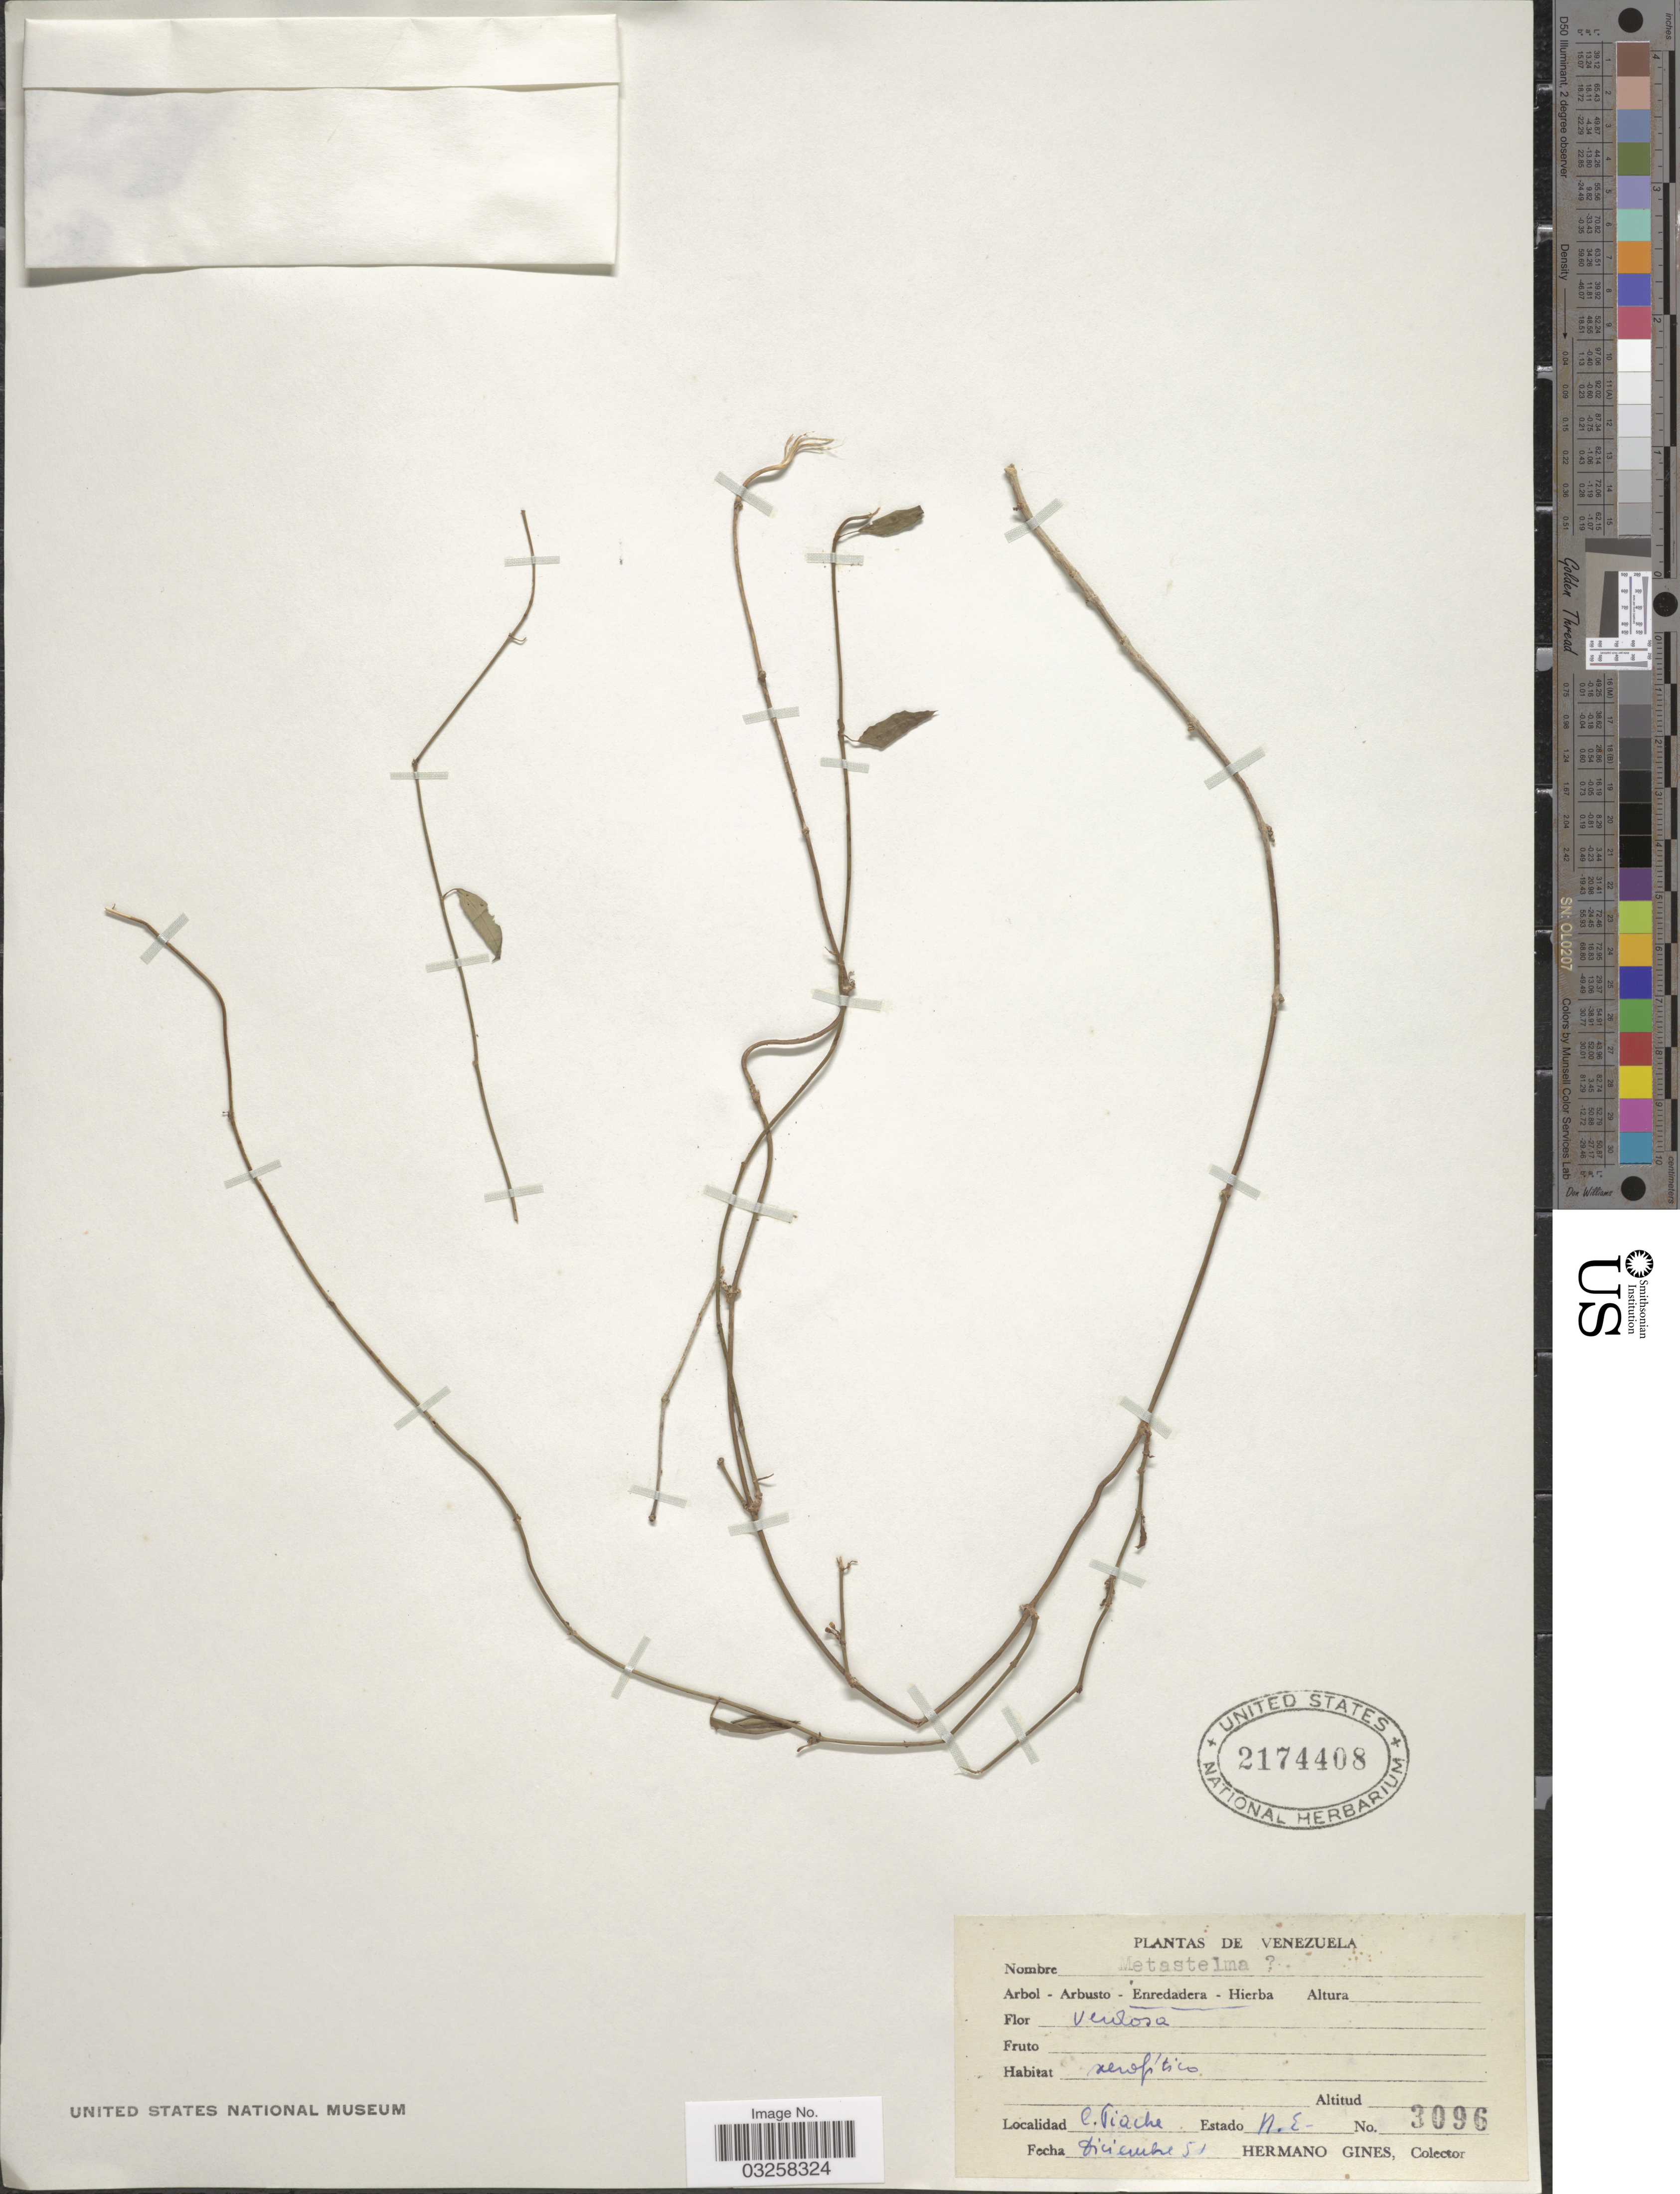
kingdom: Plantae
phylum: Tracheophyta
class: Magnoliopsida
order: Gentianales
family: Apocynaceae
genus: Metastelma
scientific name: Metastelma sp.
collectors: Bro. Gines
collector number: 3096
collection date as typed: Transcribed d/m/y: /12/51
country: Venezuela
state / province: Nueva Esparta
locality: L. Piache, Estado N.E.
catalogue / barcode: US 2174408